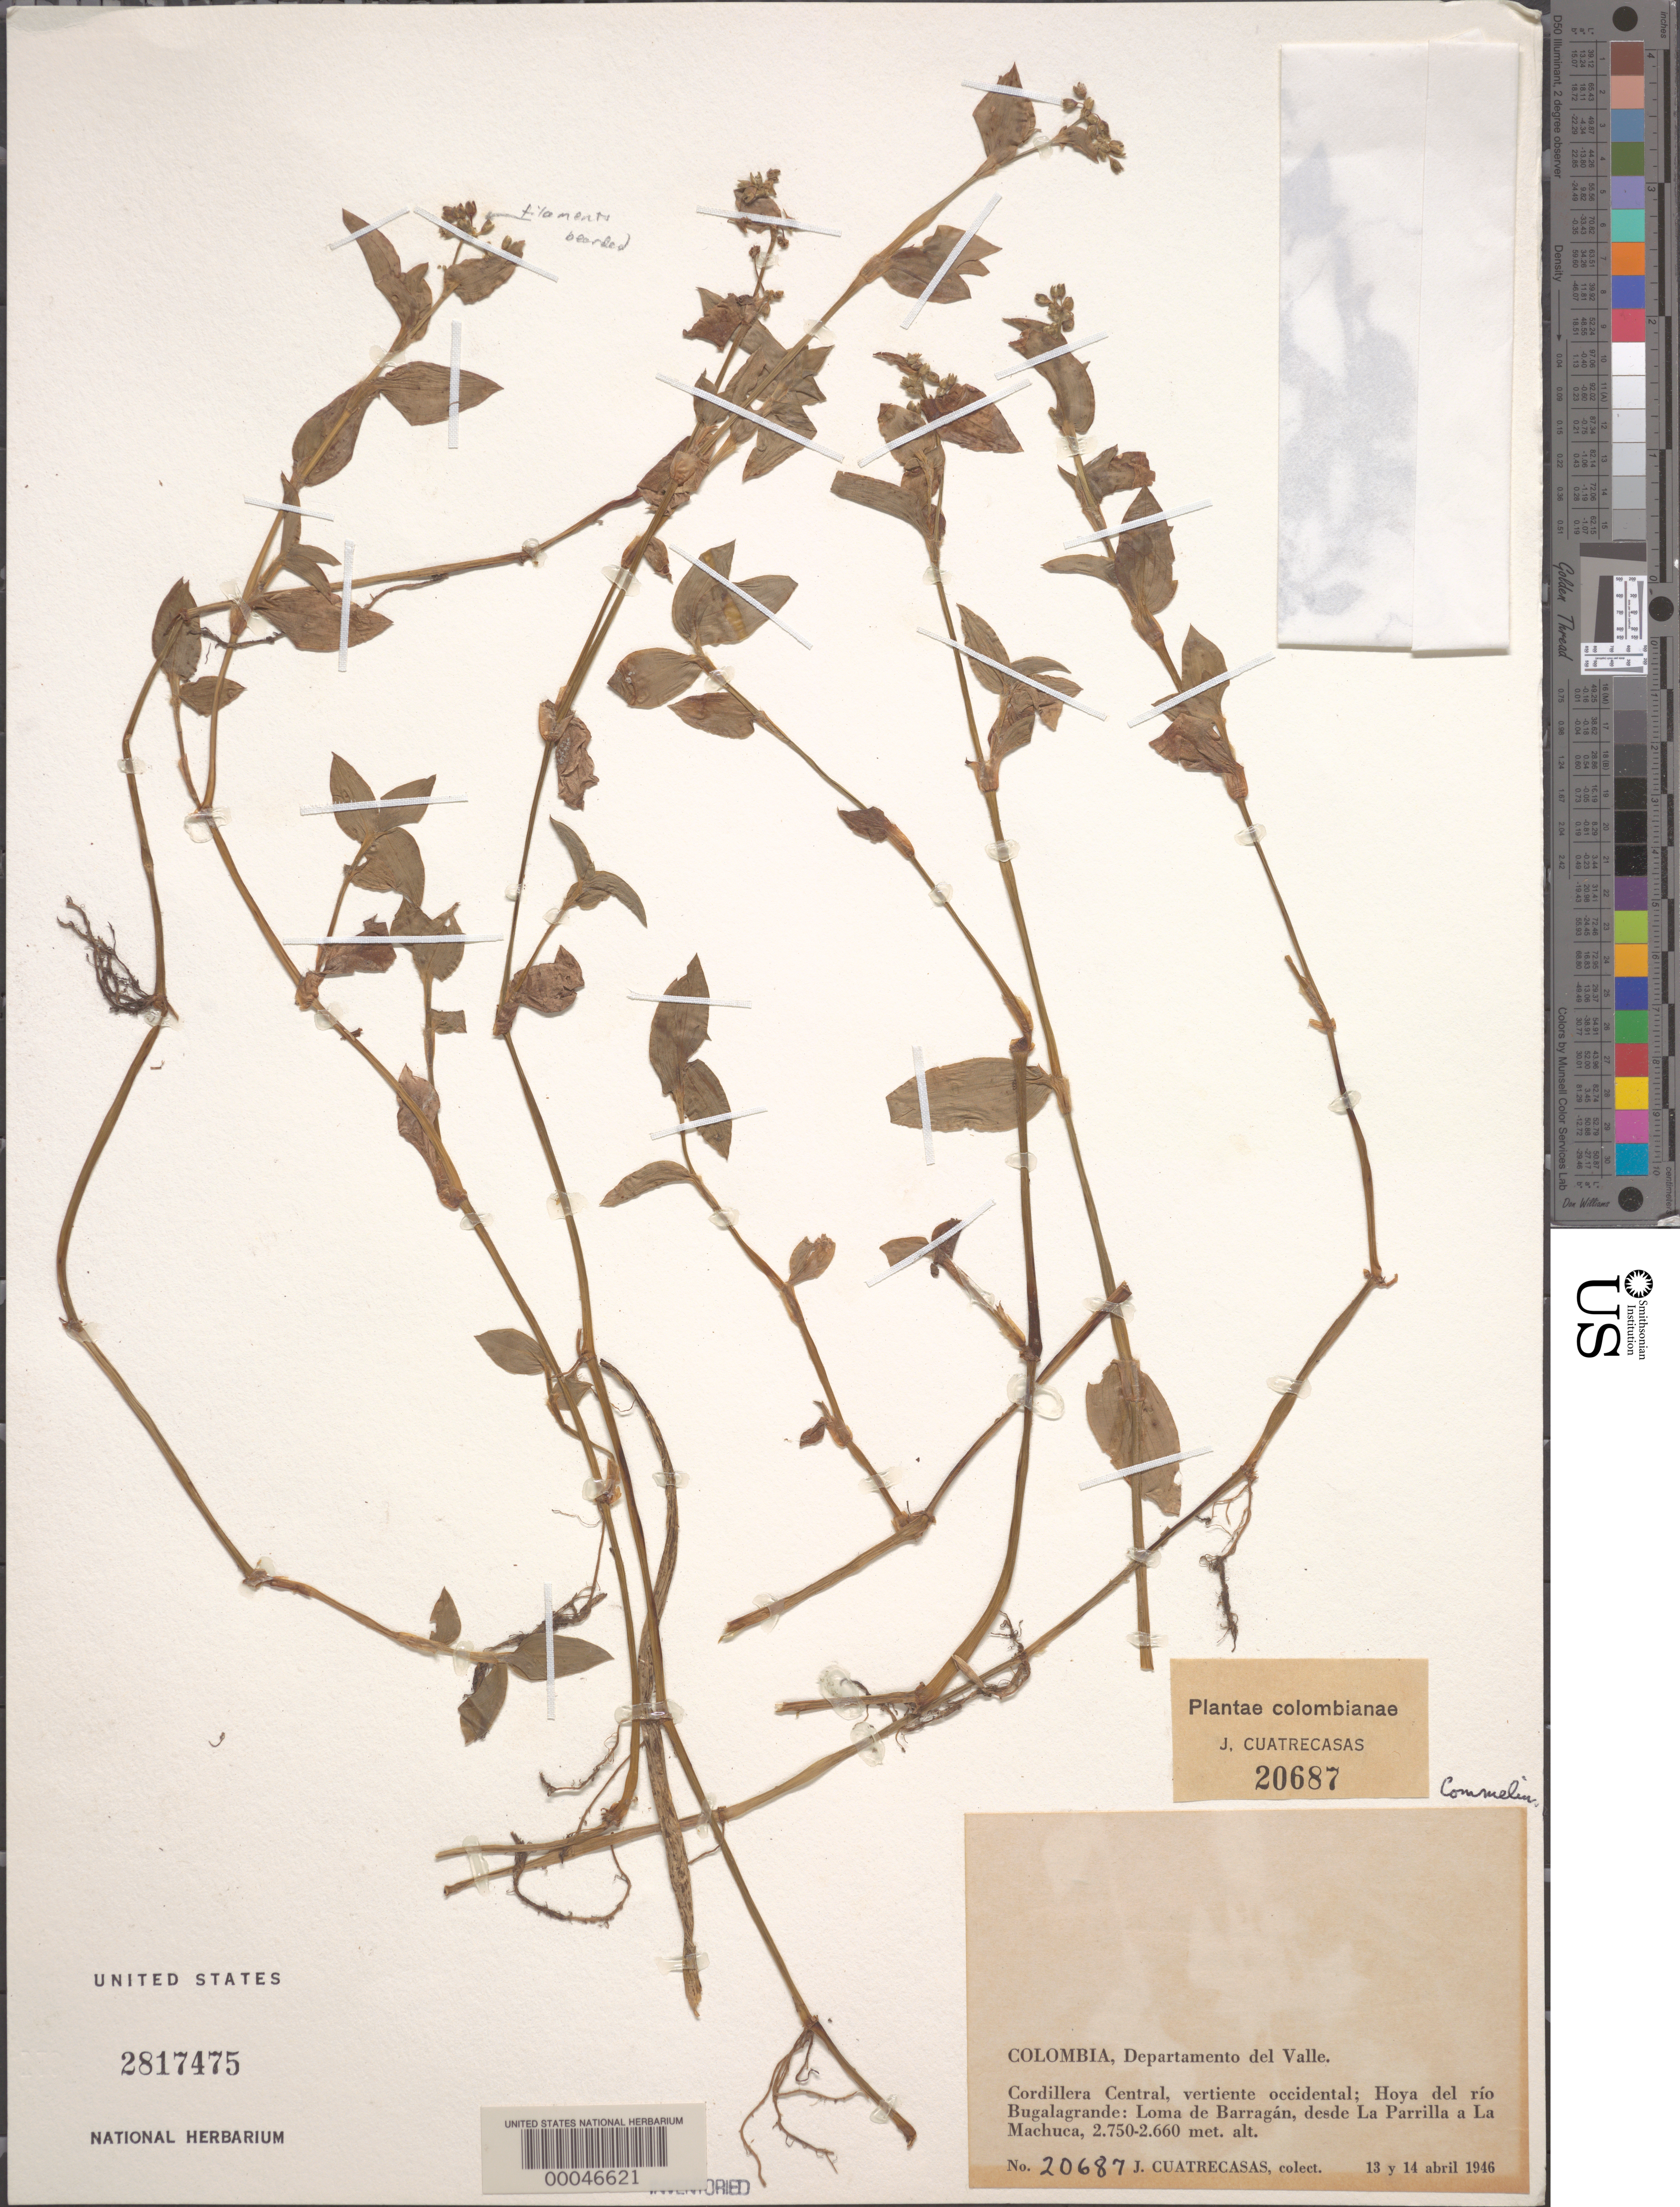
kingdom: Plantae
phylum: Tracheophyta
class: Liliopsida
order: Commelinales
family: Commelinaceae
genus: Callisia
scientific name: Callisia sp.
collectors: J. Cuatrecasas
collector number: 20687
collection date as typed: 13 Apr 1946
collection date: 1946-04-13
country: Colombia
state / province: Valle del Cauca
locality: Cordillera Central, near Rio Bugla Grande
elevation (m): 2750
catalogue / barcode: US 2817475